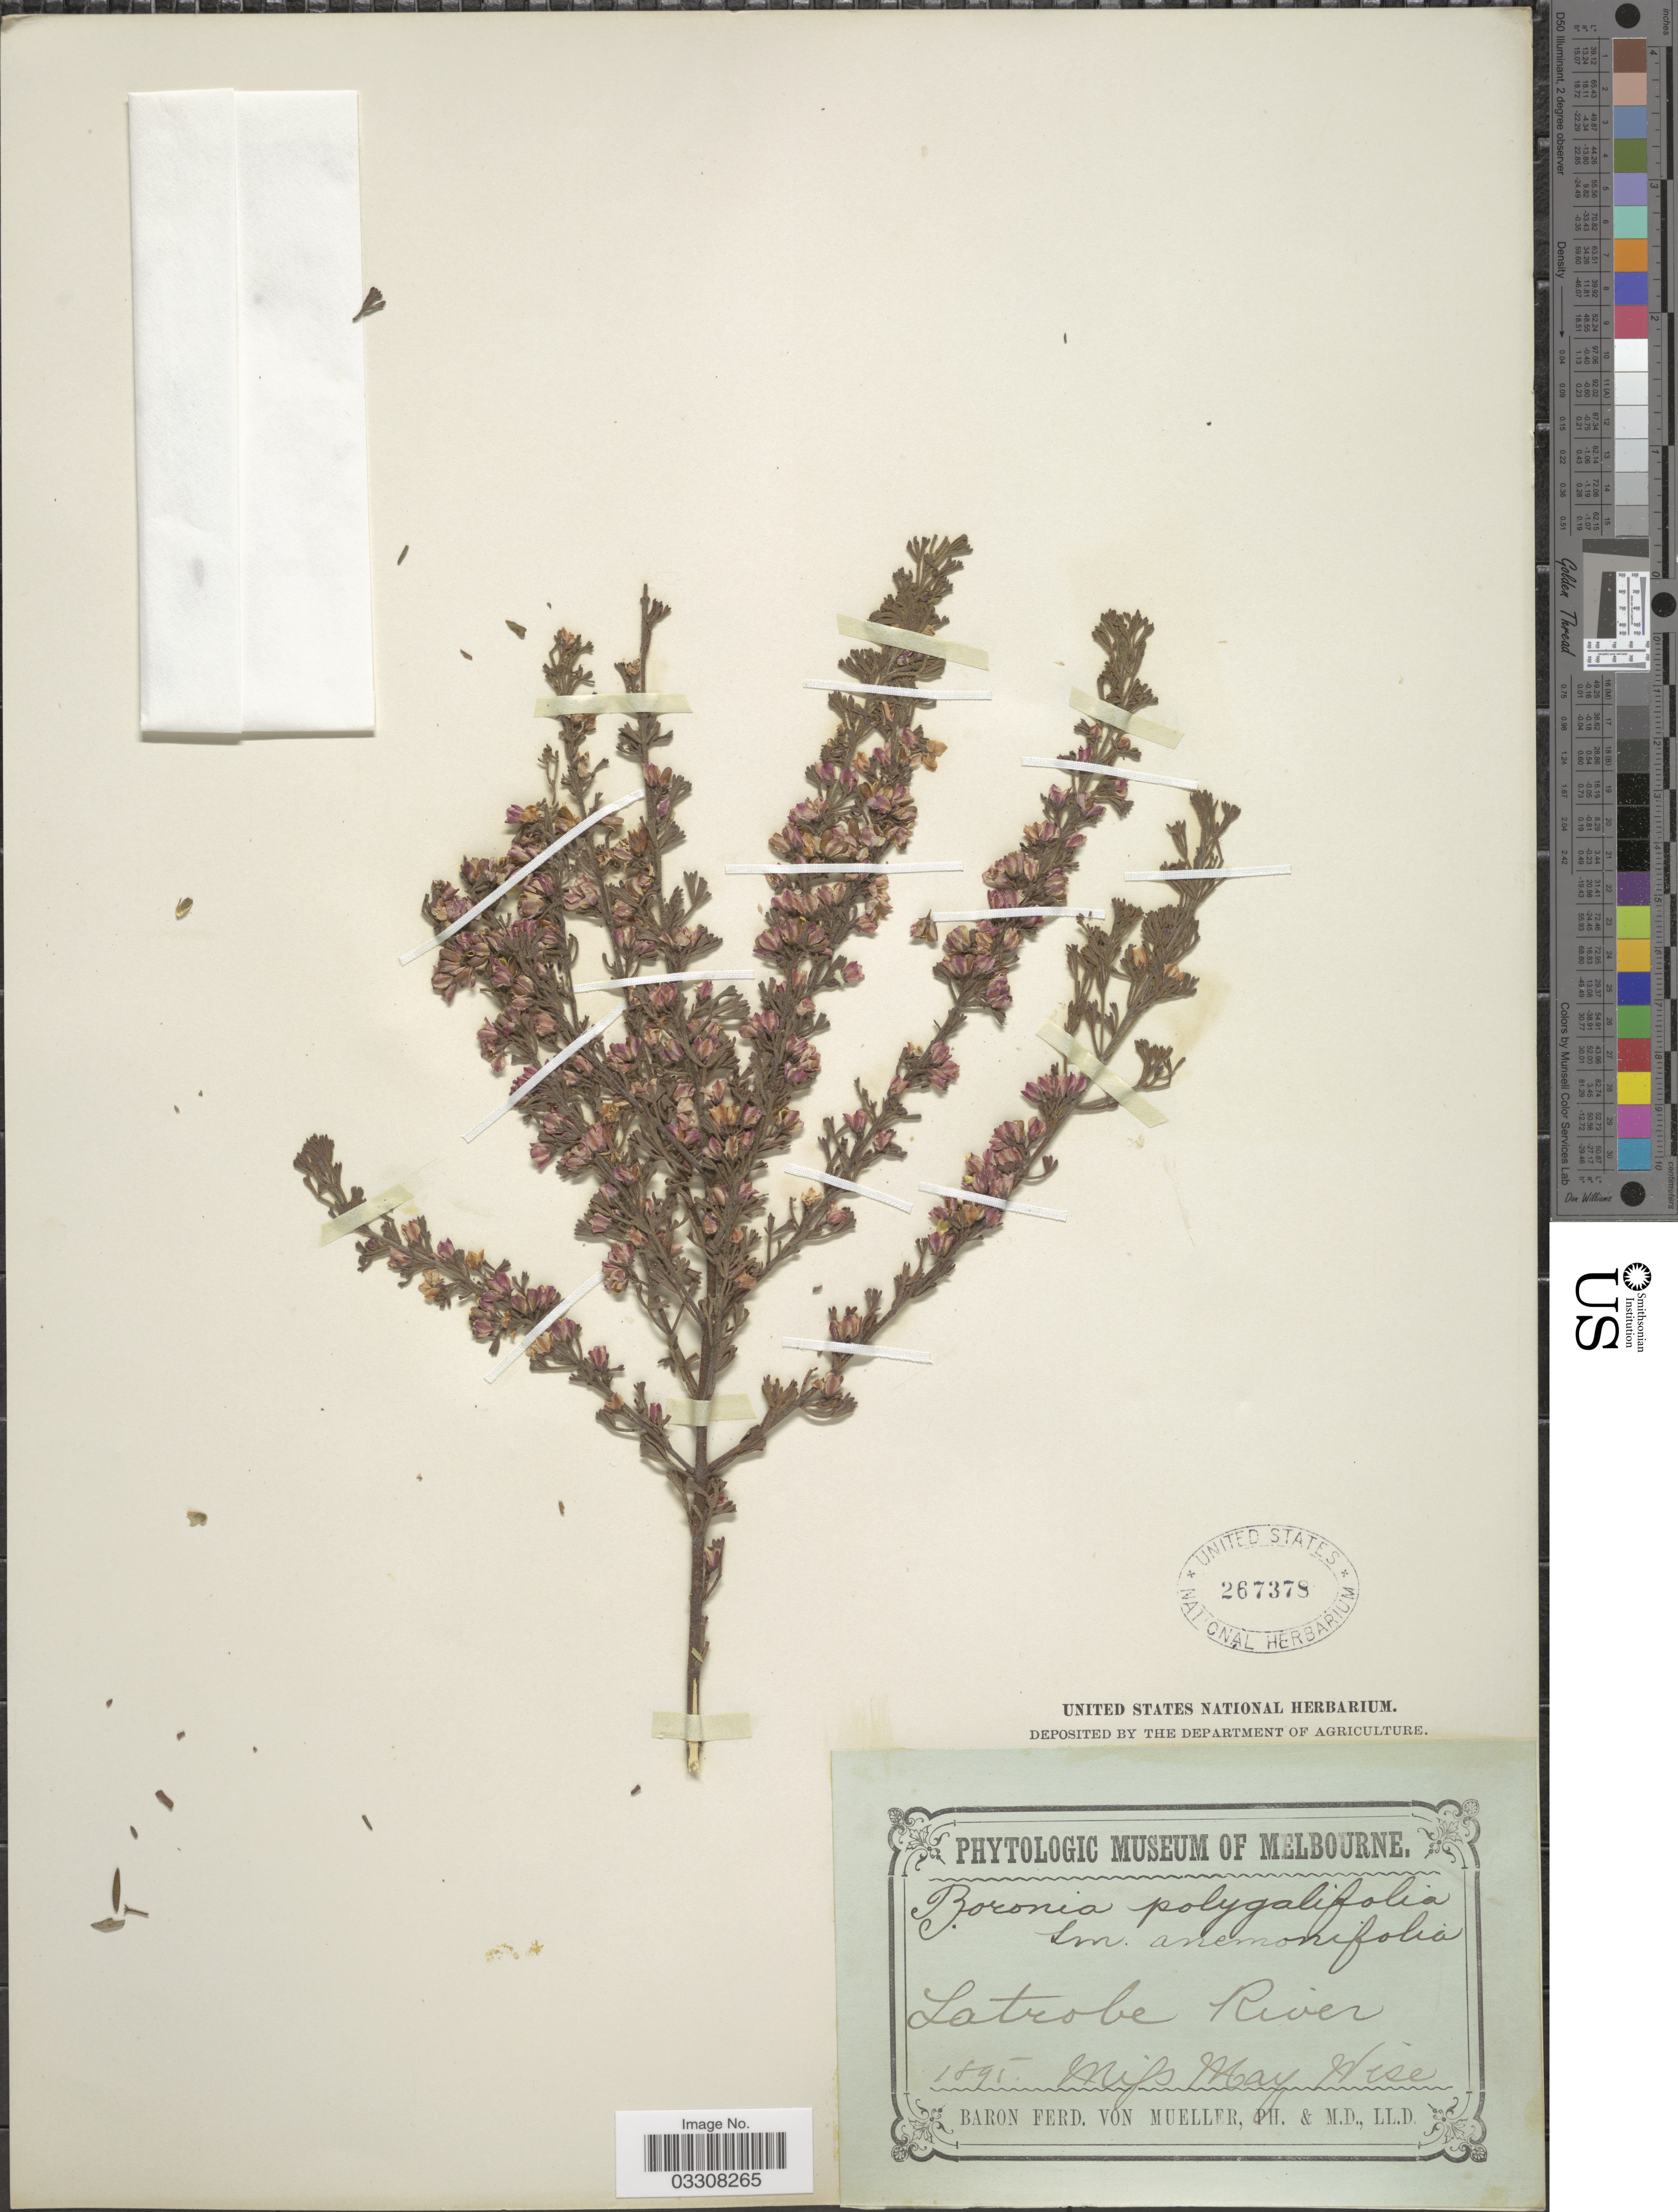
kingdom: Plantae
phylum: Tracheophyta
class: Magnoliopsida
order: Sapindales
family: Rutaceae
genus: Cyanothamnus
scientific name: Cyanothamnus anemonifolius subsp. anemonifolius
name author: (A. Cunn.) Duretto & Heslewood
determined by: Strong, Mark T., (BOT), Smithsonian Institution - National Museum of Natural History (UNITED STATES)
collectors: M. Wise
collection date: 1895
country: Australia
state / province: Victoria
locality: Latrobe River.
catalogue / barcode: US 267378